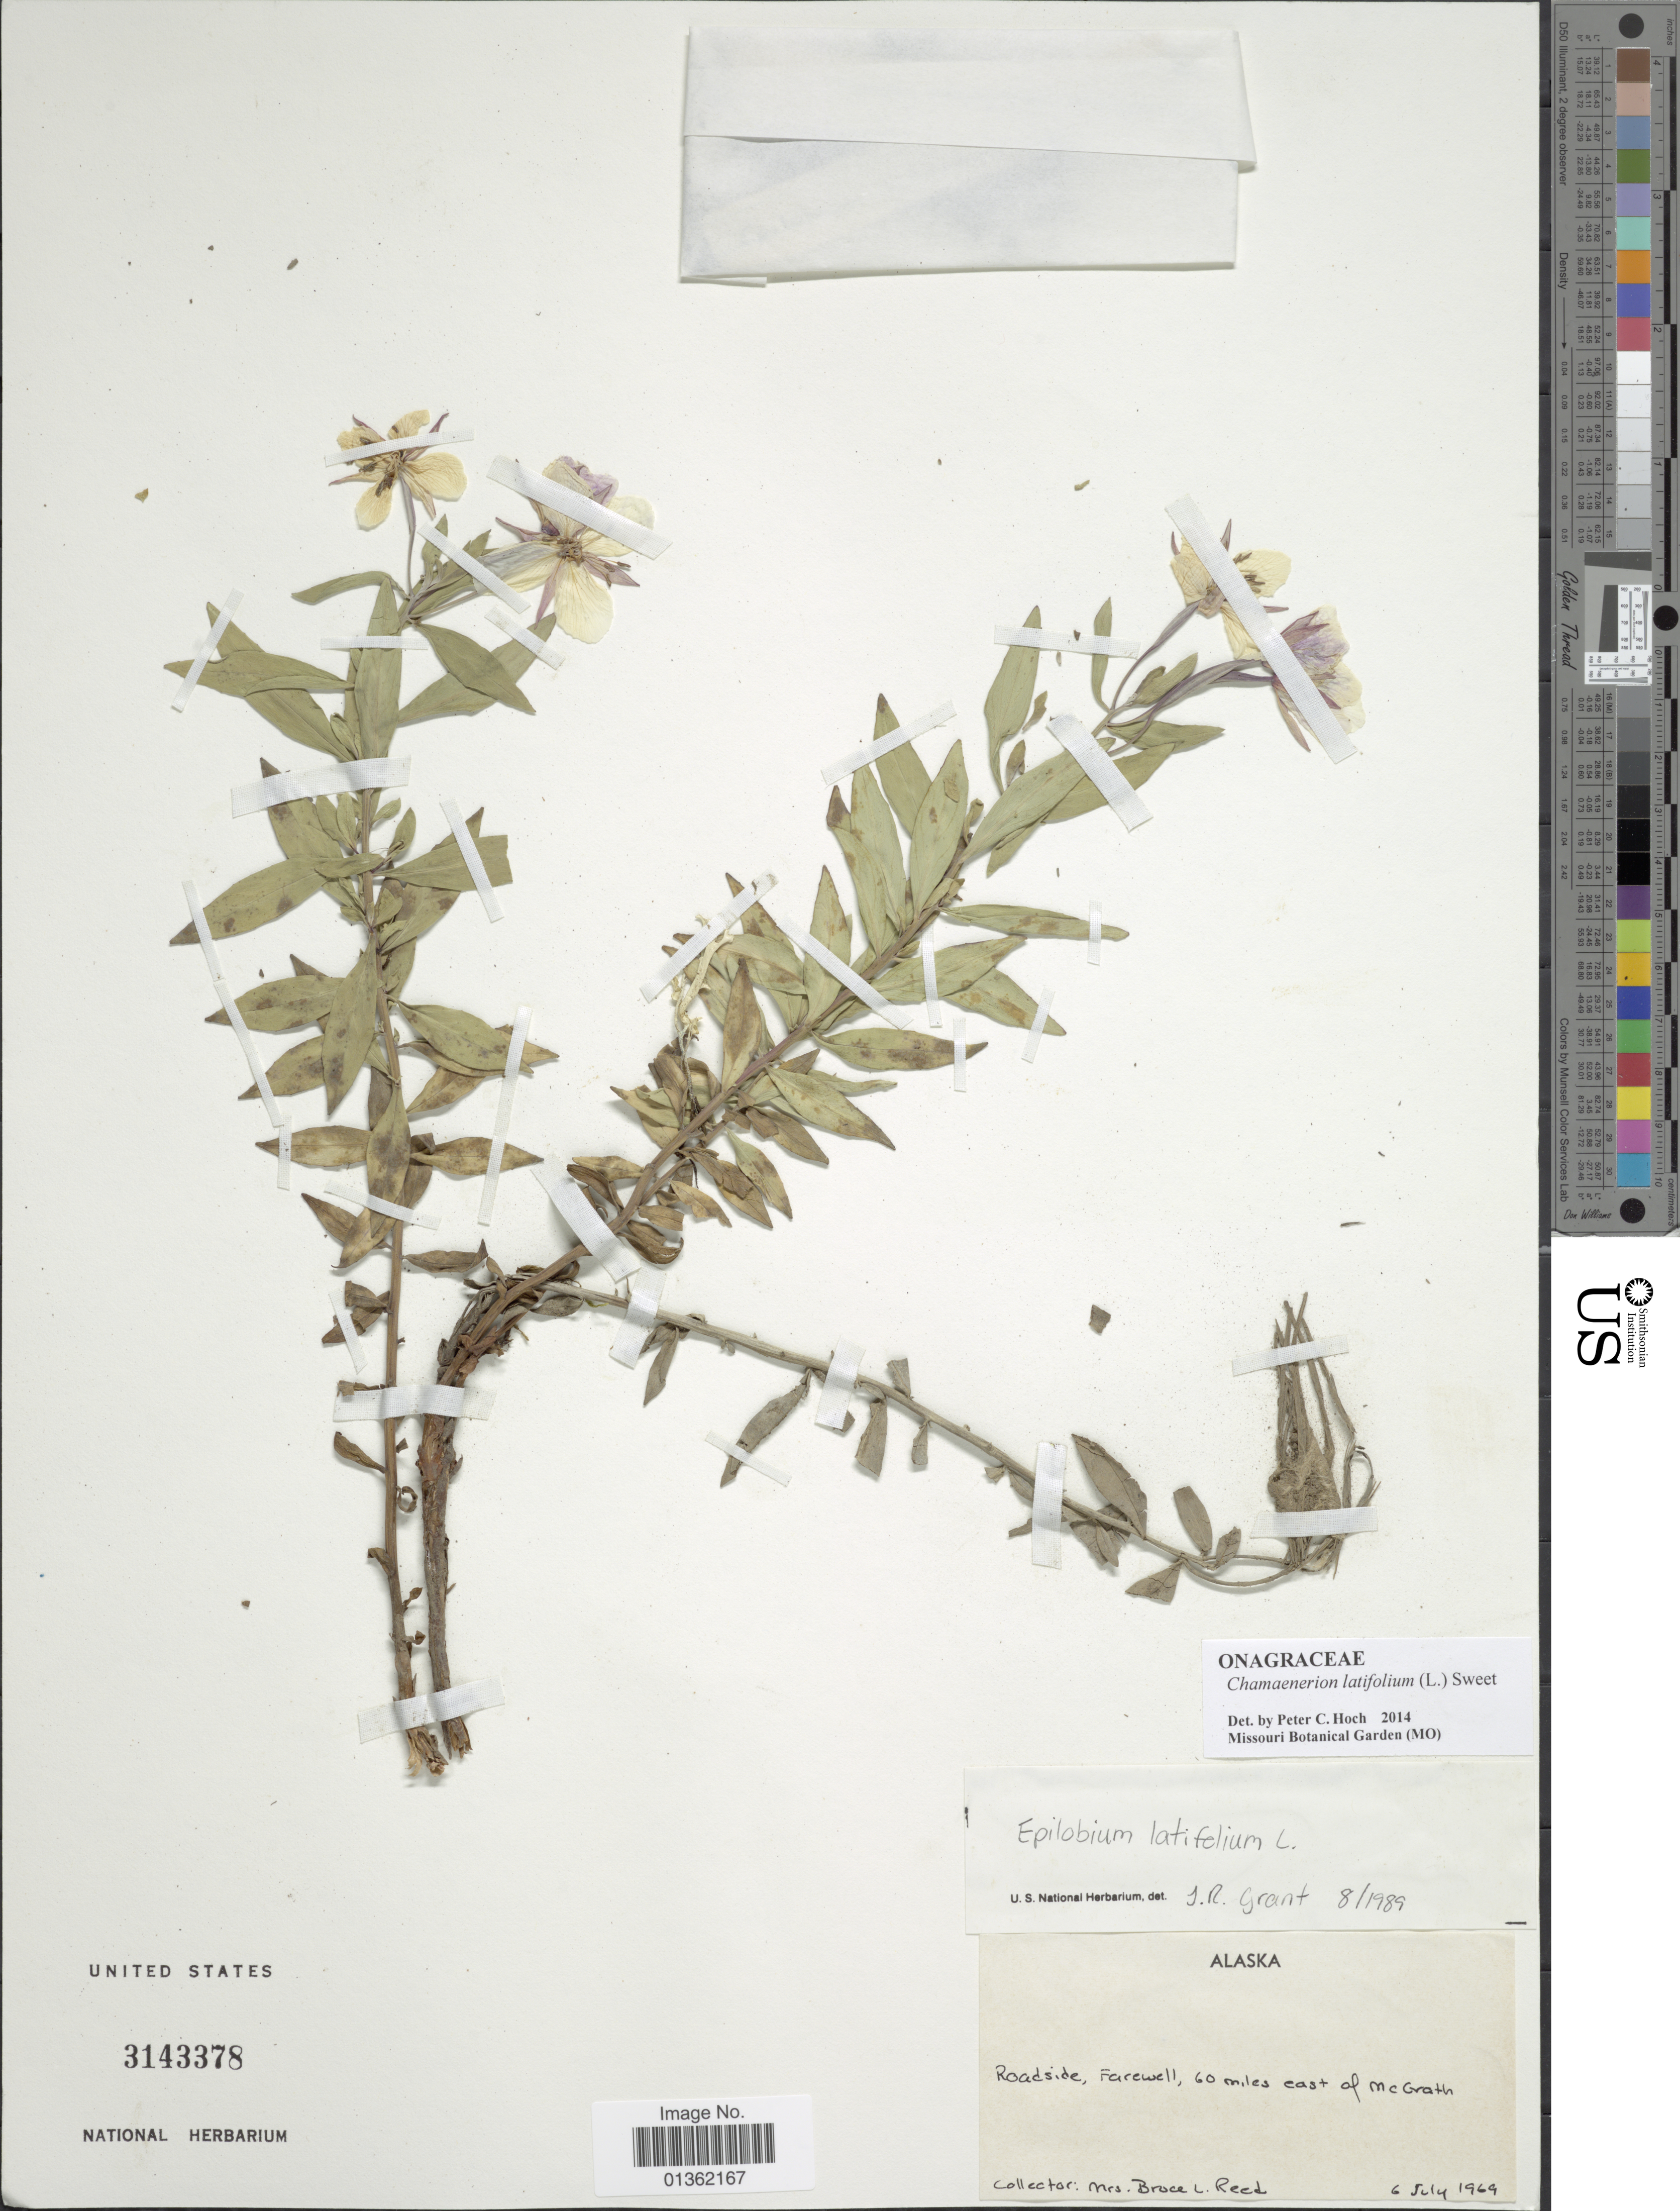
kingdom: Plantae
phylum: Tracheophyta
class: Magnoliopsida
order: Myrtales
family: Onagraceae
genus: Chamaenerion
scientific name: Chamaenerion latifolium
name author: (L.) Th. Fr. & Lange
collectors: B. Reed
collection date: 1969-07-06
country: United States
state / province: Alaska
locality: Roadside, Farewell, 60 miles east of McGrath.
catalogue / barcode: US 3143378